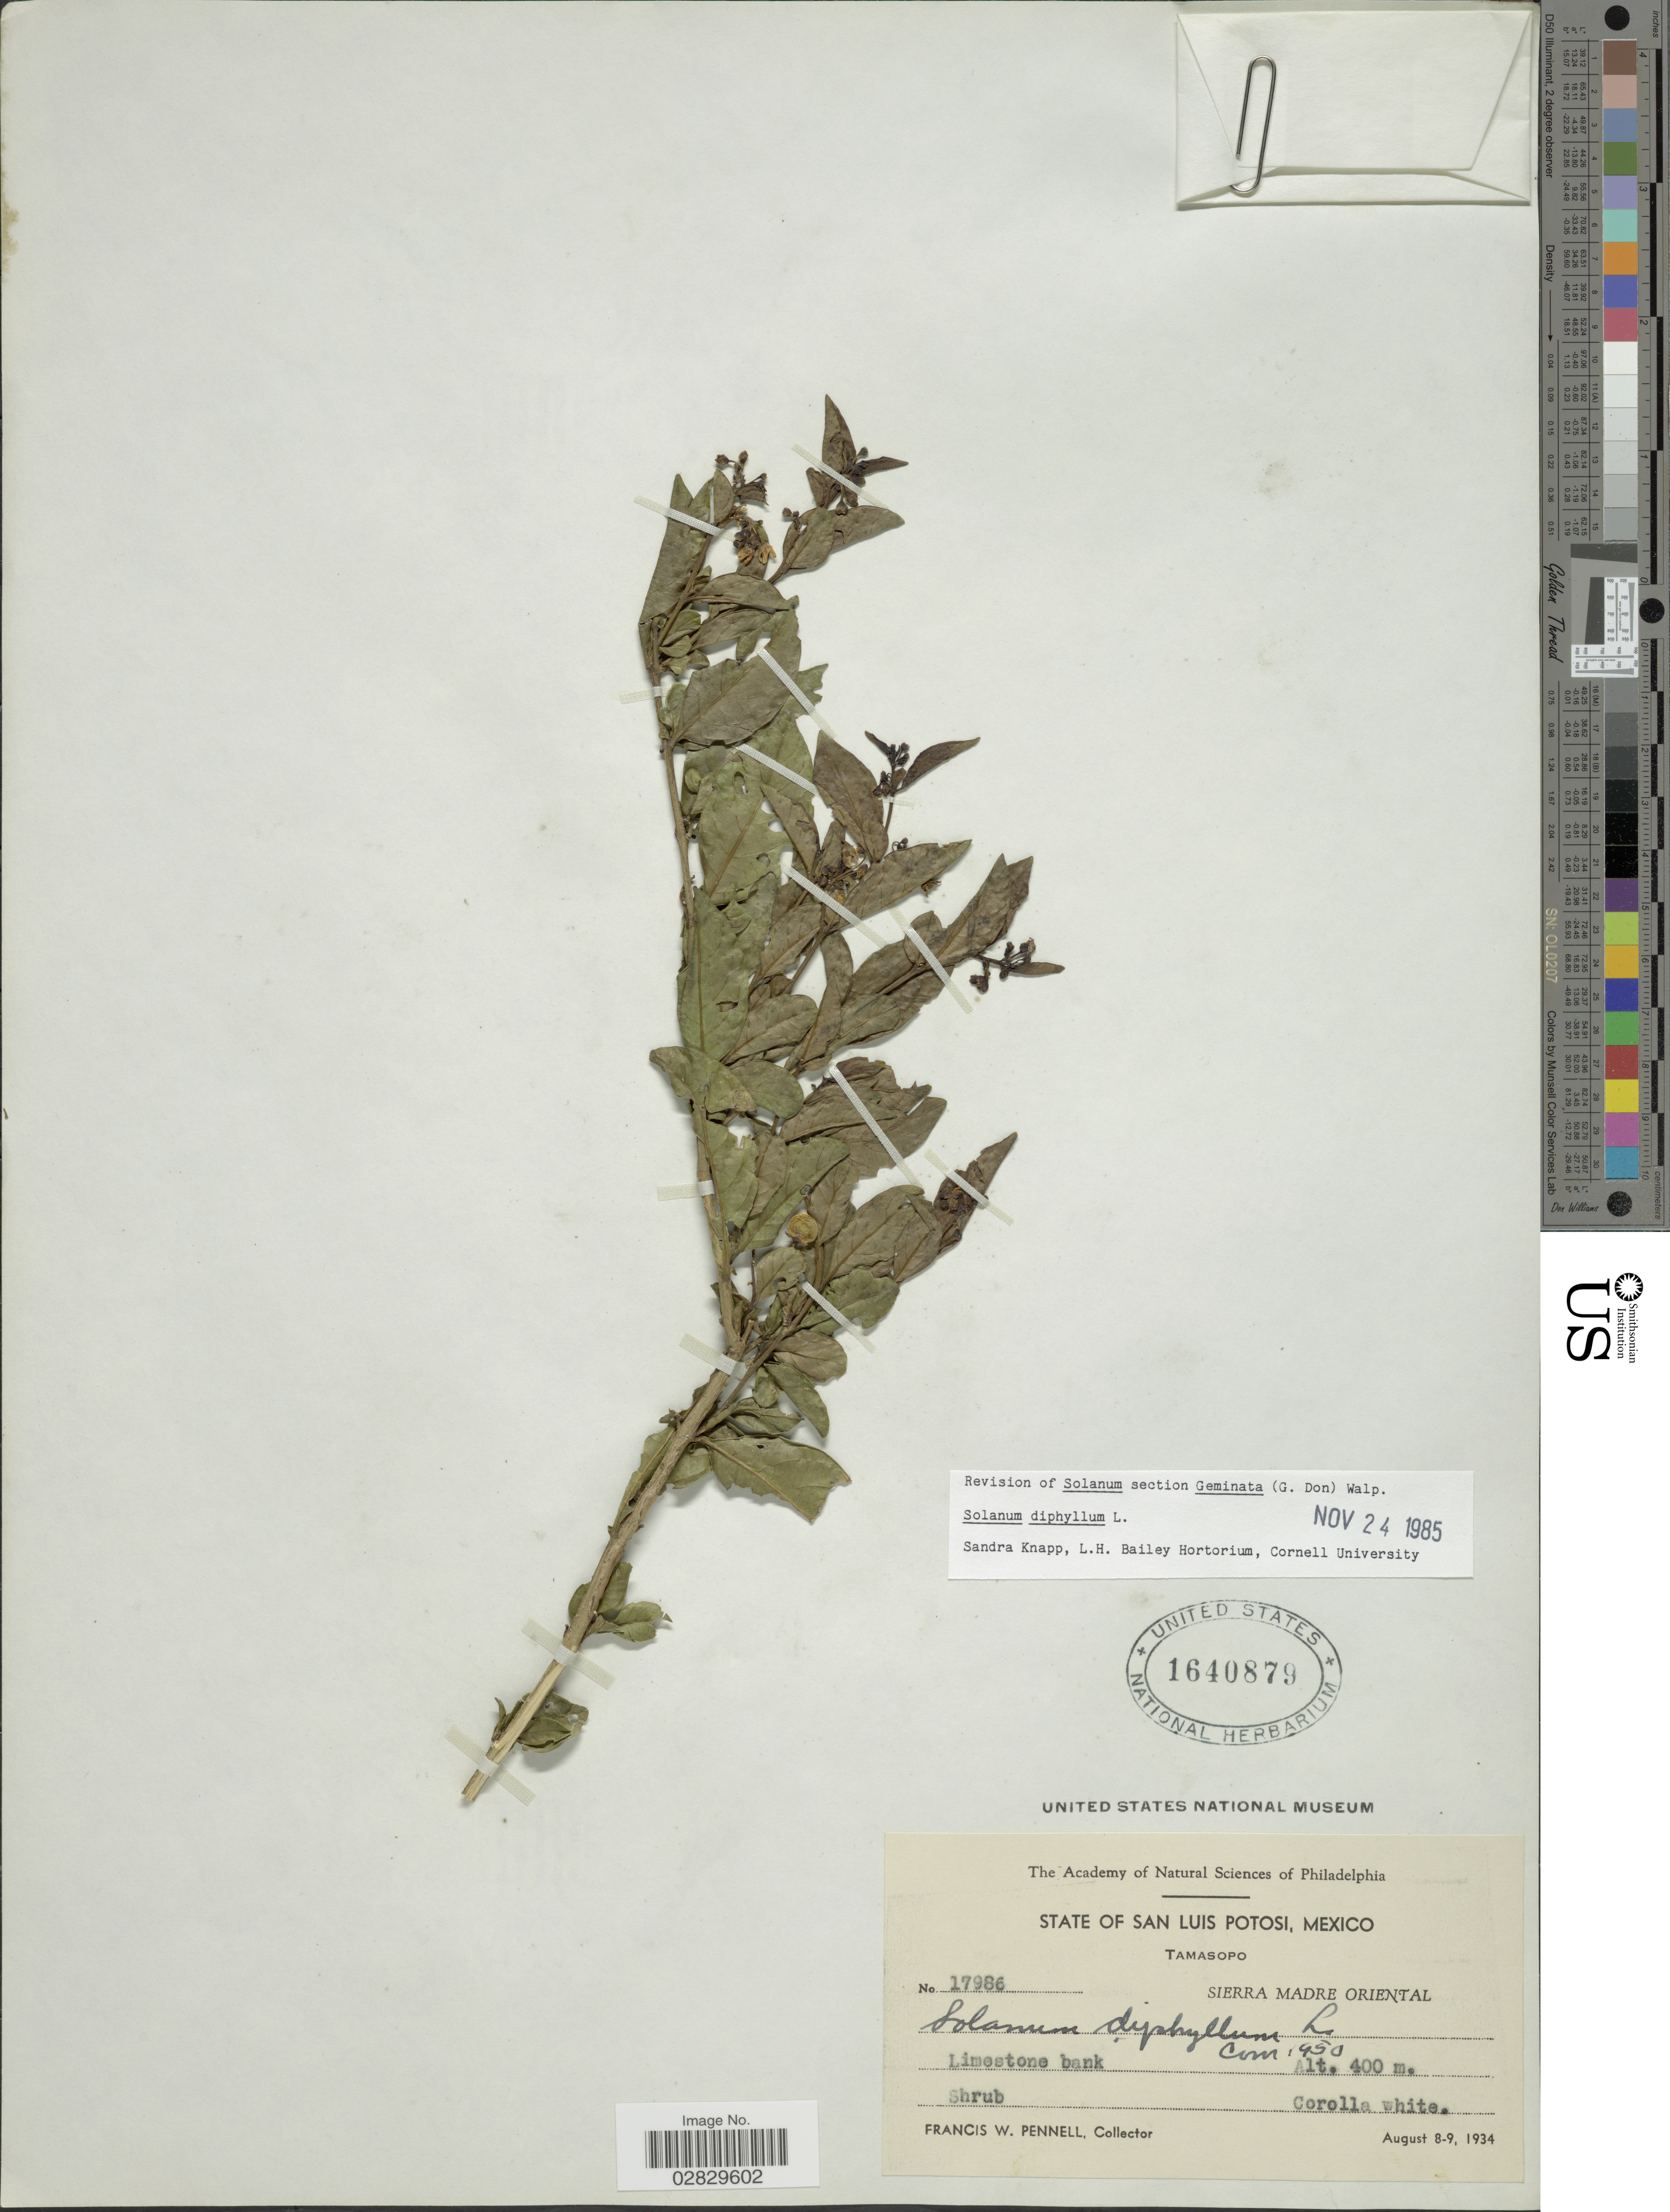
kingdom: Plantae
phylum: Tracheophyta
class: Magnoliopsida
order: Solanales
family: Solanaceae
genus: Solanum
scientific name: Solanum diphyllum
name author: L.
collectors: F. W. Pennell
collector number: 17986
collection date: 1934-08-08/1934-08-09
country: Mexico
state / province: San Luis Potosí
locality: Tamasopo. Sierra Madre Oriental.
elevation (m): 400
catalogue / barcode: US 1640879